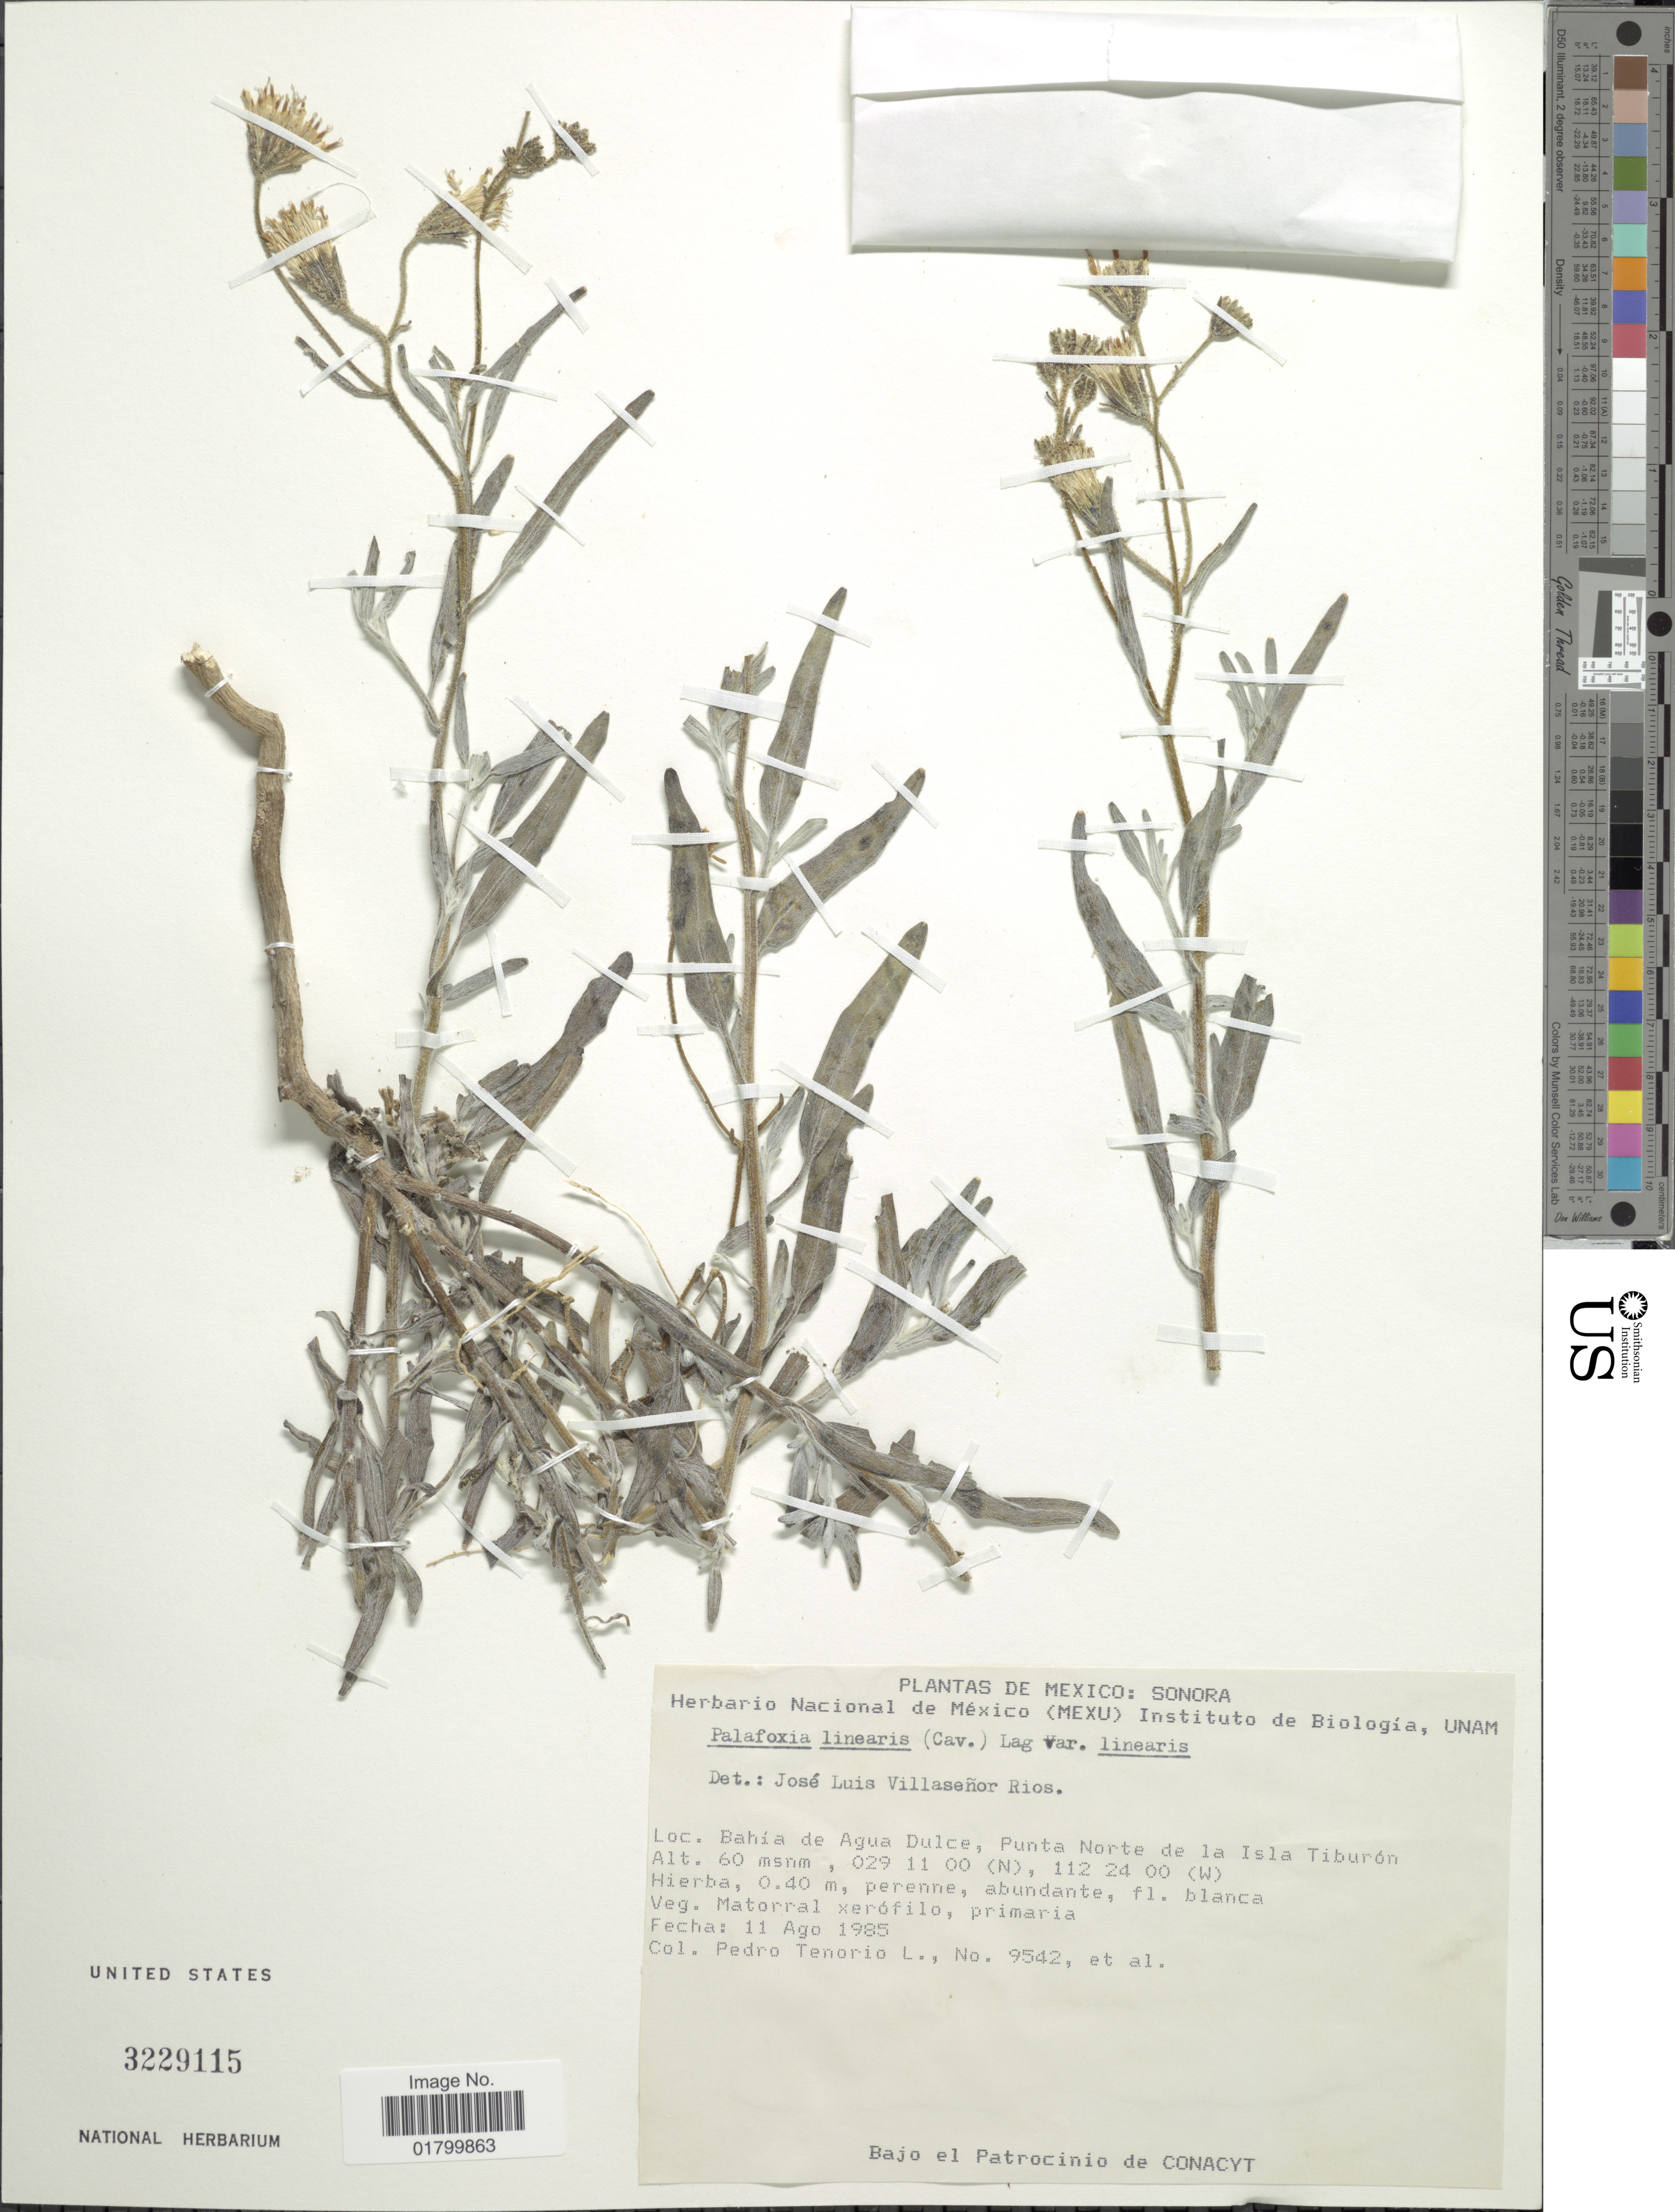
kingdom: Plantae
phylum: Tracheophyta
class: Magnoliopsida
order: Asterales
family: Asteraceae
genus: Palafoxia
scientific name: Palafoxia linearis var. linearis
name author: (Cav.) Lag.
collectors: P. Tenorio L. & et al.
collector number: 9542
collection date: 1985-08-11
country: Mexico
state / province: Sonora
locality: Bahia de Agua Dulce, Punta Norte de la Isla Tiburon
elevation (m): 60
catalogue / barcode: US 3229115